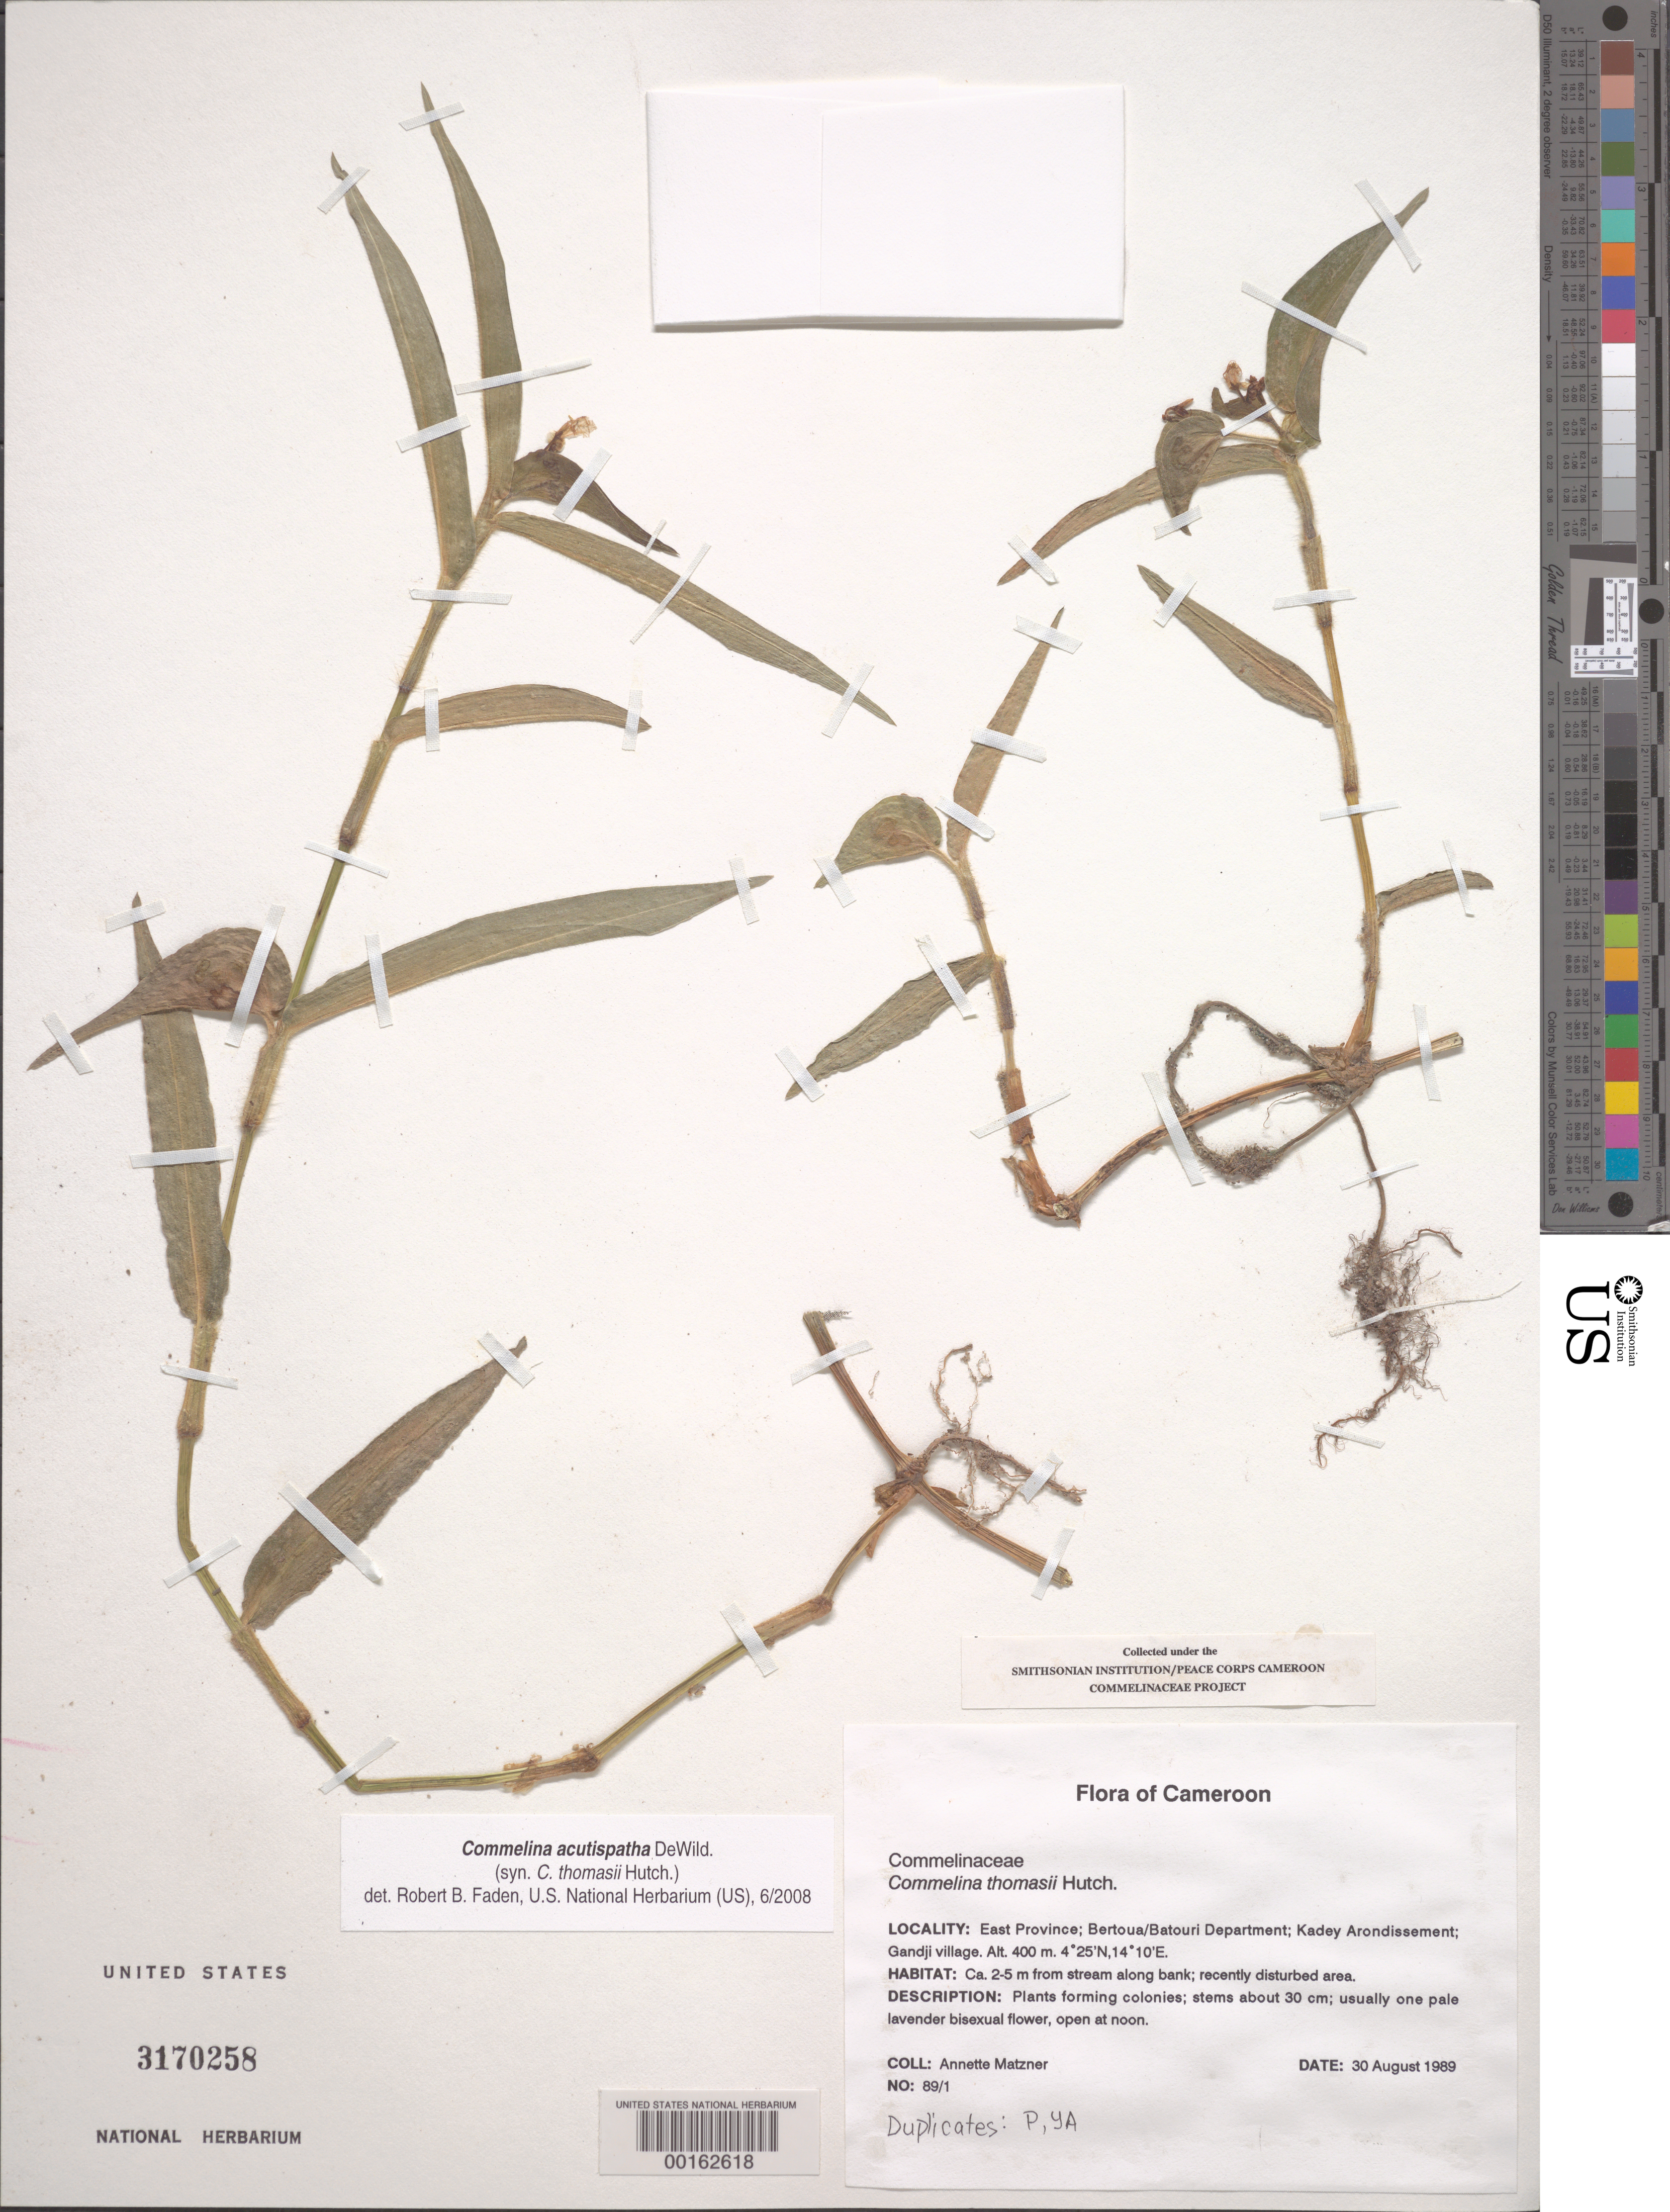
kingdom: Plantae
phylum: Tracheophyta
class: Liliopsida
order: Commelinales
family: Commelinaceae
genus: Commelina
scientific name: Commelina acutispatha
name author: De Wild.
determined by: Faden, Robert B., (US), Smithsonian Institution - National Museum of Natural History (UNITED STATES)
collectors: A. Matzner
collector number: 89-1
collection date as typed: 30 Aug 1989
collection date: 1989-08-30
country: Cameroon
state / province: Est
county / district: Kadeï / Lom-et-djerem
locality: Kadey arrondissement, gandji village.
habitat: Ca. 2-5 m from stream along bank; recently disturbed area.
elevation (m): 400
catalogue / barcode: US 3170258